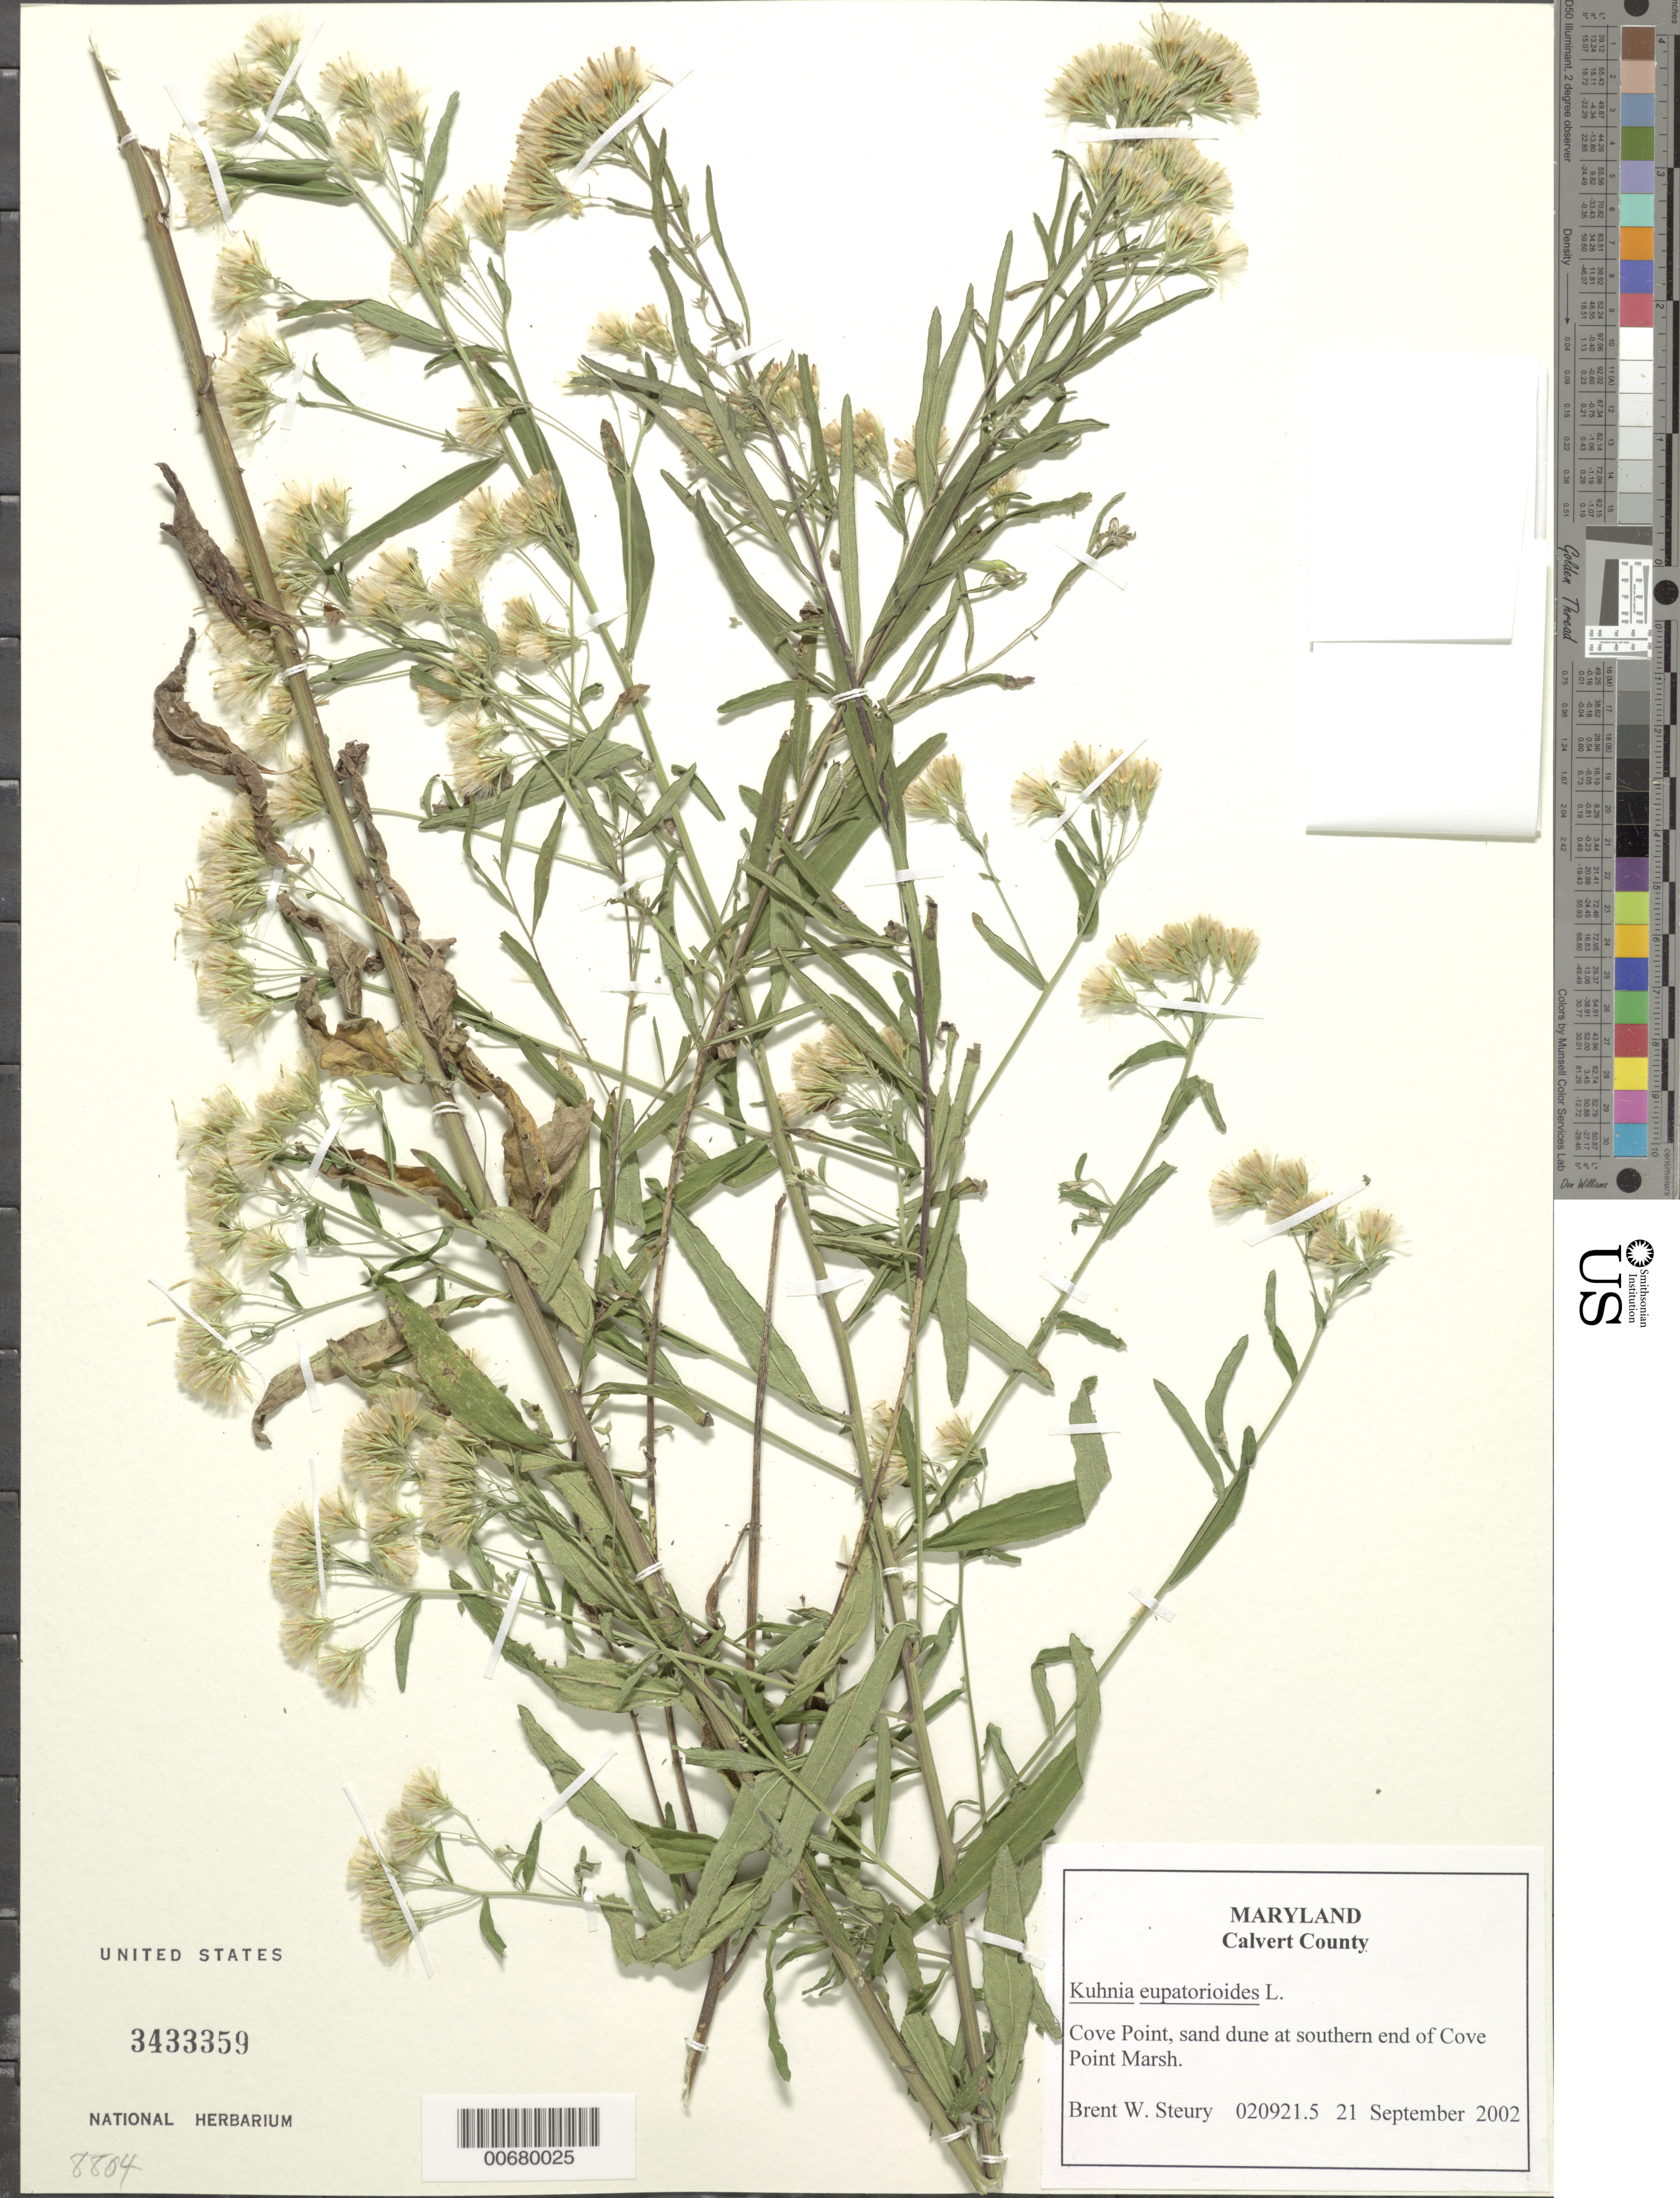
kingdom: Plantae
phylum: Tracheophyta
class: Magnoliopsida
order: Asterales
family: Asteraceae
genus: Brickellia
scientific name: Brickellia eupatorioides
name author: (L.) Shinners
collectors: B. Steury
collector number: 020921.5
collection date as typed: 21 September 2002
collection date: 2002-09-21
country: United States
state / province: Maryland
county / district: Calvert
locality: Cove Point, southern end of Cove Point Marsh.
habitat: Sand dune.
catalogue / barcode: US 3433359